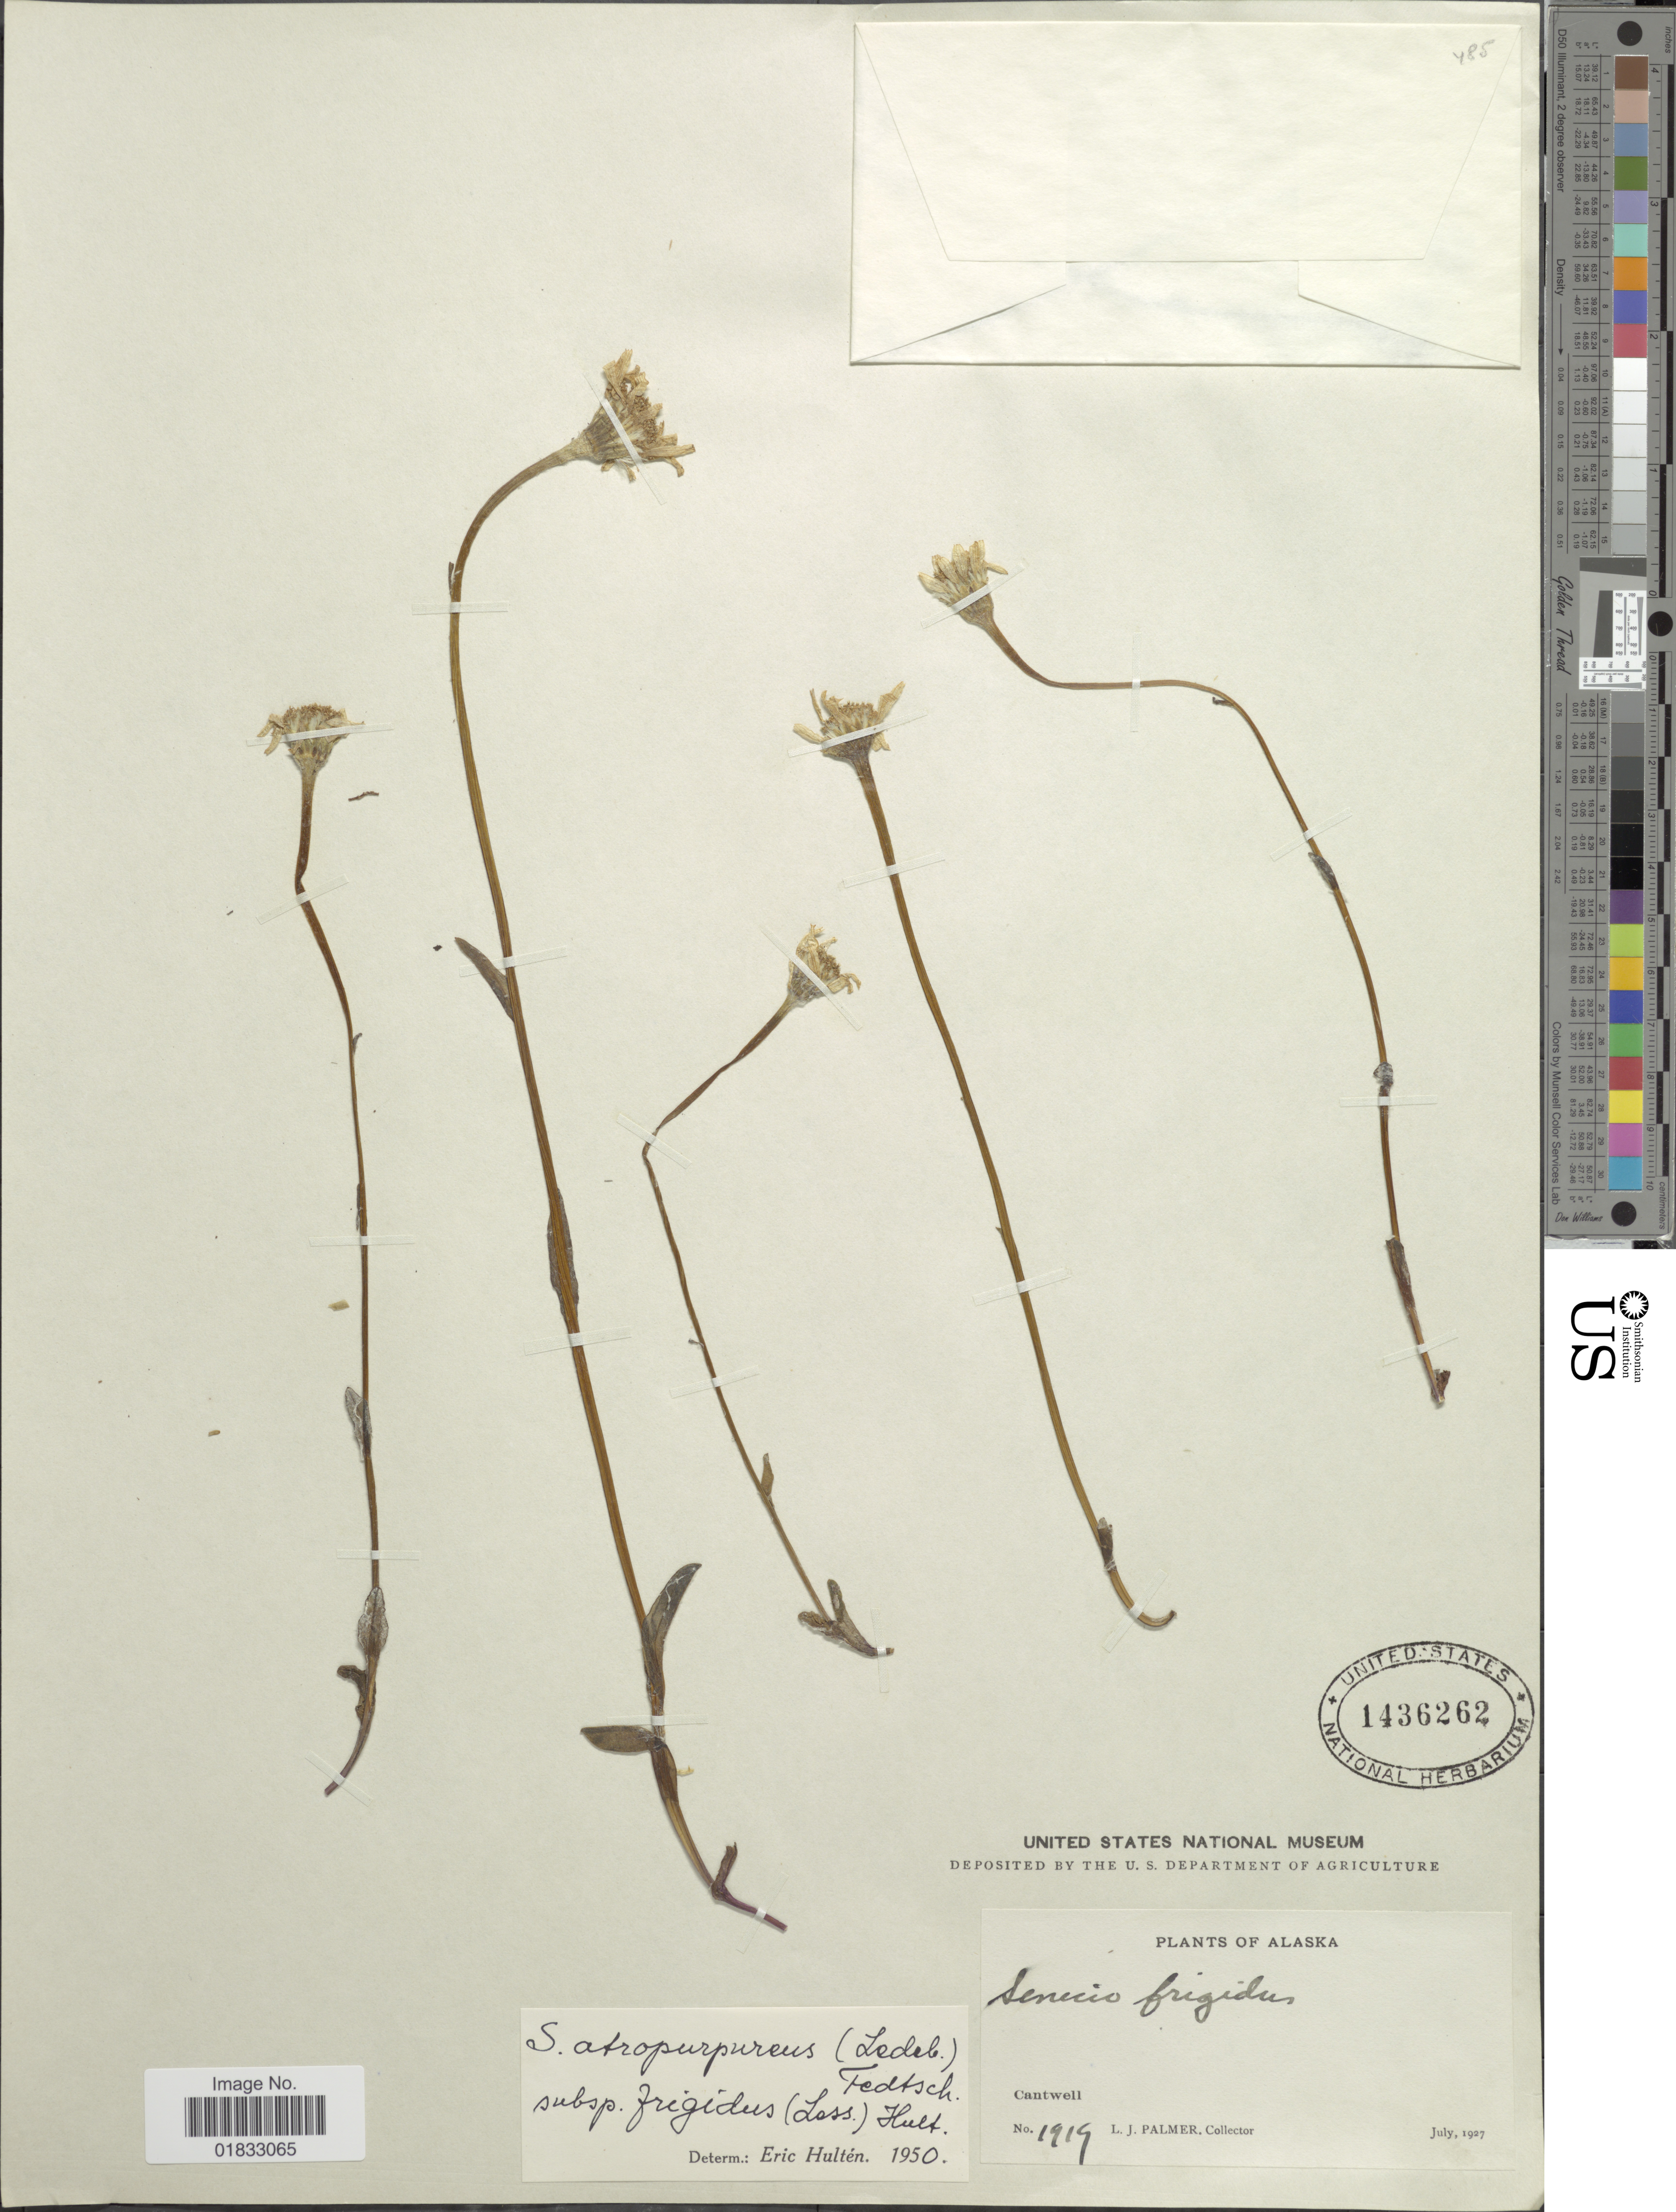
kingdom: Plantae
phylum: Tracheophyta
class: Magnoliopsida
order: Asterales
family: Asteraceae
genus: Tephroseris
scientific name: Tephroseris frigida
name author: (Richardson) Holub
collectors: L. J. Palmer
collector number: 1919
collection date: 1927-07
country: United States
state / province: Alaska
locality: Cantwell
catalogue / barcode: US 1436262